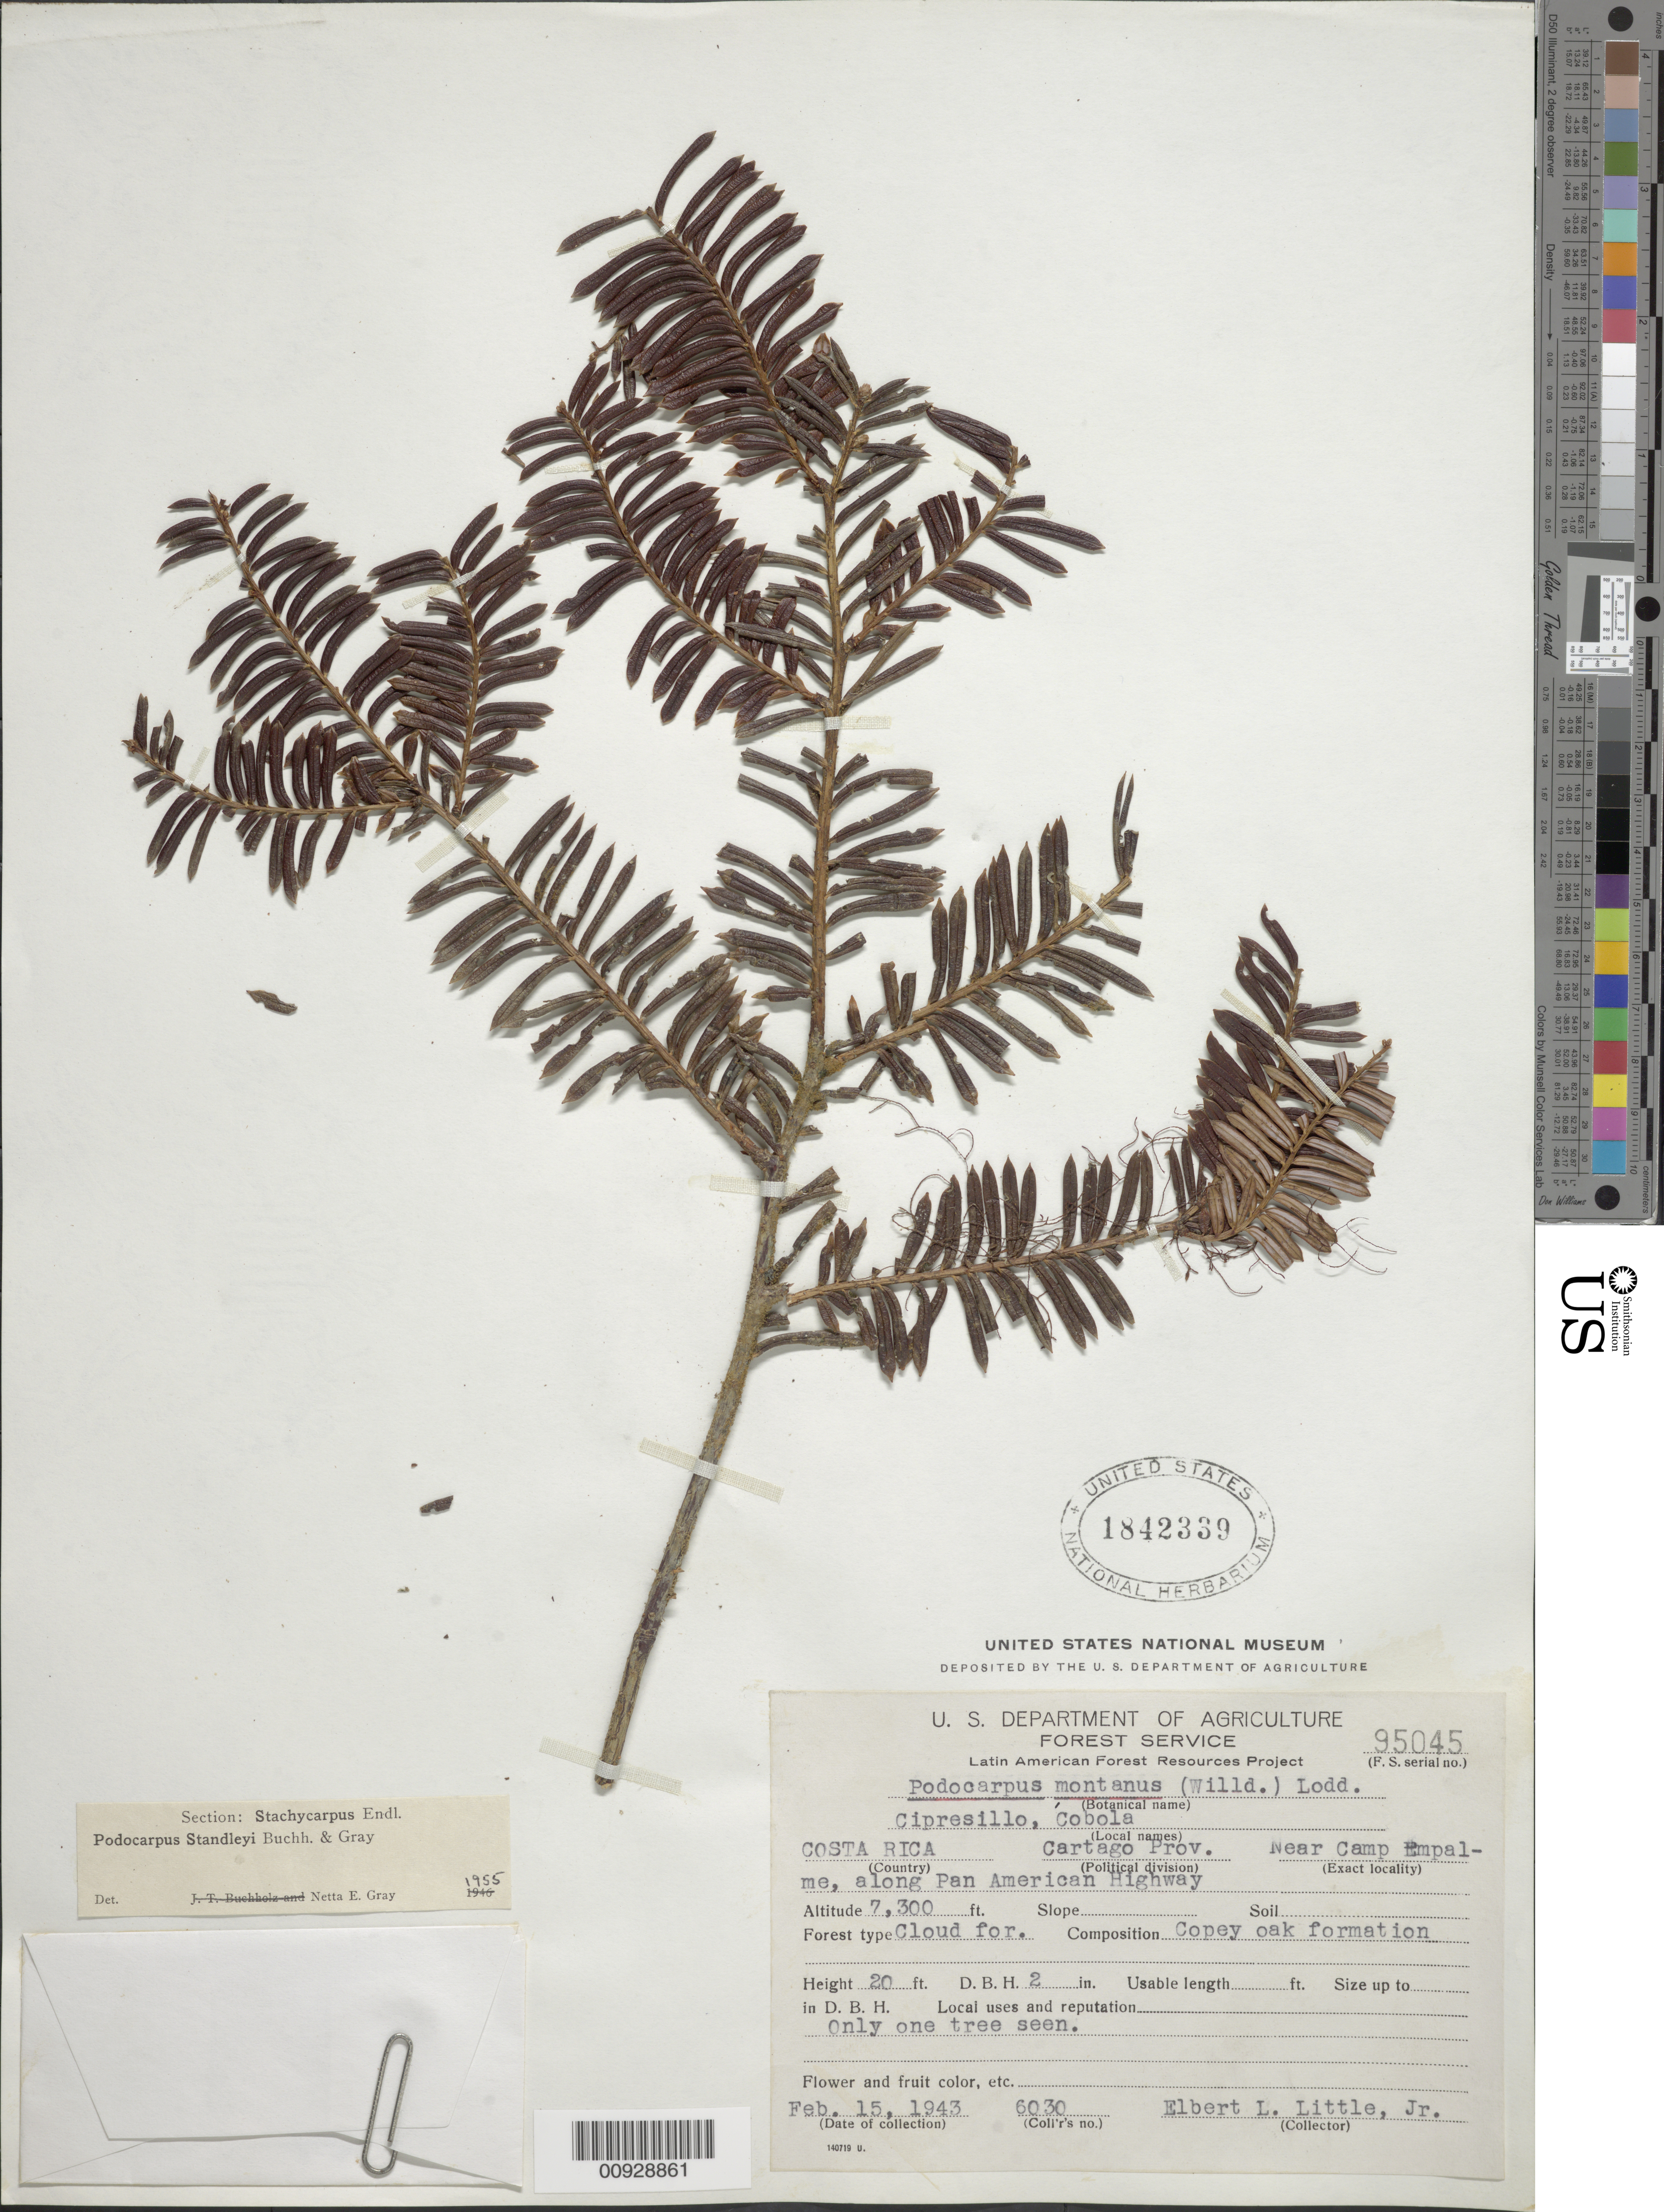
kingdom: Plantae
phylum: Tracheophyta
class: Pinopsida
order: Pinales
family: Podocarpaceae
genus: Podocarpus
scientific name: Podocarpus standleyi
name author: J. Buchholz & N.E. Gray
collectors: E. L. Little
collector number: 6030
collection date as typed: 15 Feb 1943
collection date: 1943-02-15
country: Costa Rica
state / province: Cartago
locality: Near Camp Empalme, along Pan American Highway.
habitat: Cloud forest. Copey oak formation.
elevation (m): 2225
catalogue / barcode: US 1842339